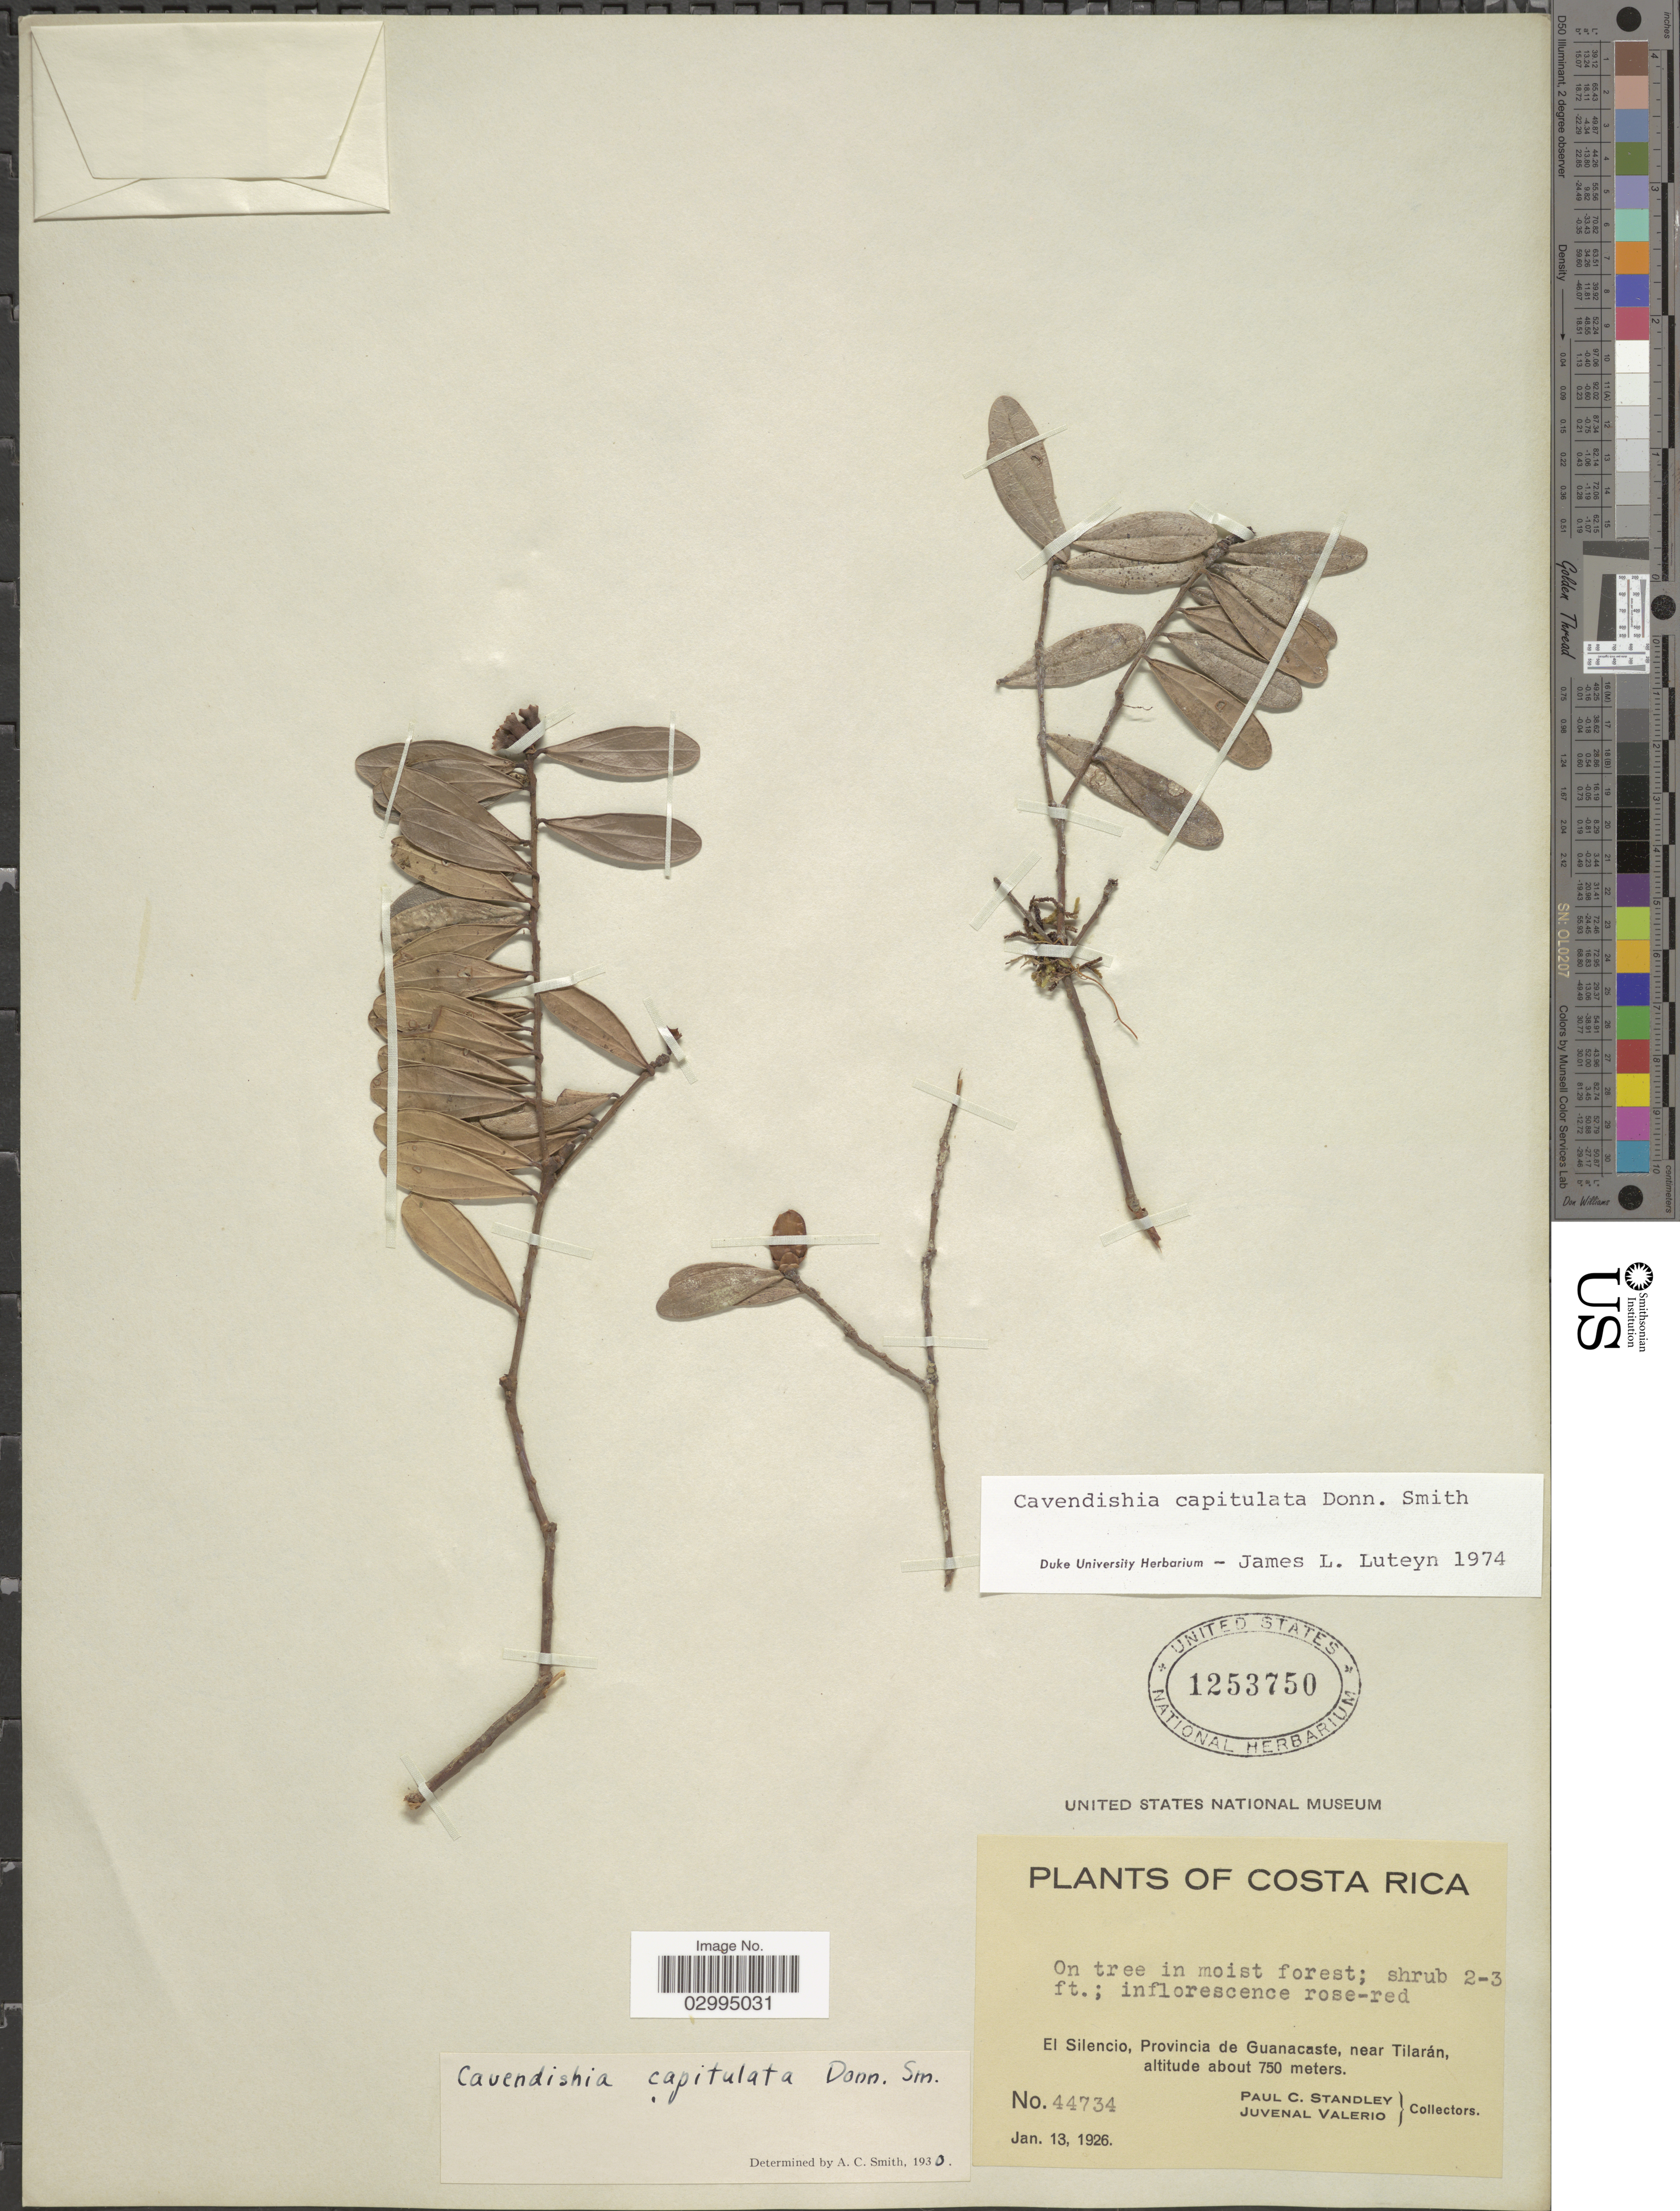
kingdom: Plantae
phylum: Tracheophyta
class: Magnoliopsida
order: Ericales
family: Ericaceae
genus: Cavendishia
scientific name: Cavendishia capitulata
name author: Donn. Sm.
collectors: P. C. Standley & J. Valerio R.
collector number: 44734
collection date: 1926-01-13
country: Costa Rica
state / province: Guanacaste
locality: El Silencio, Provincia de Guanacaste, near Tilarán.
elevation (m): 750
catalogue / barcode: US 1253750